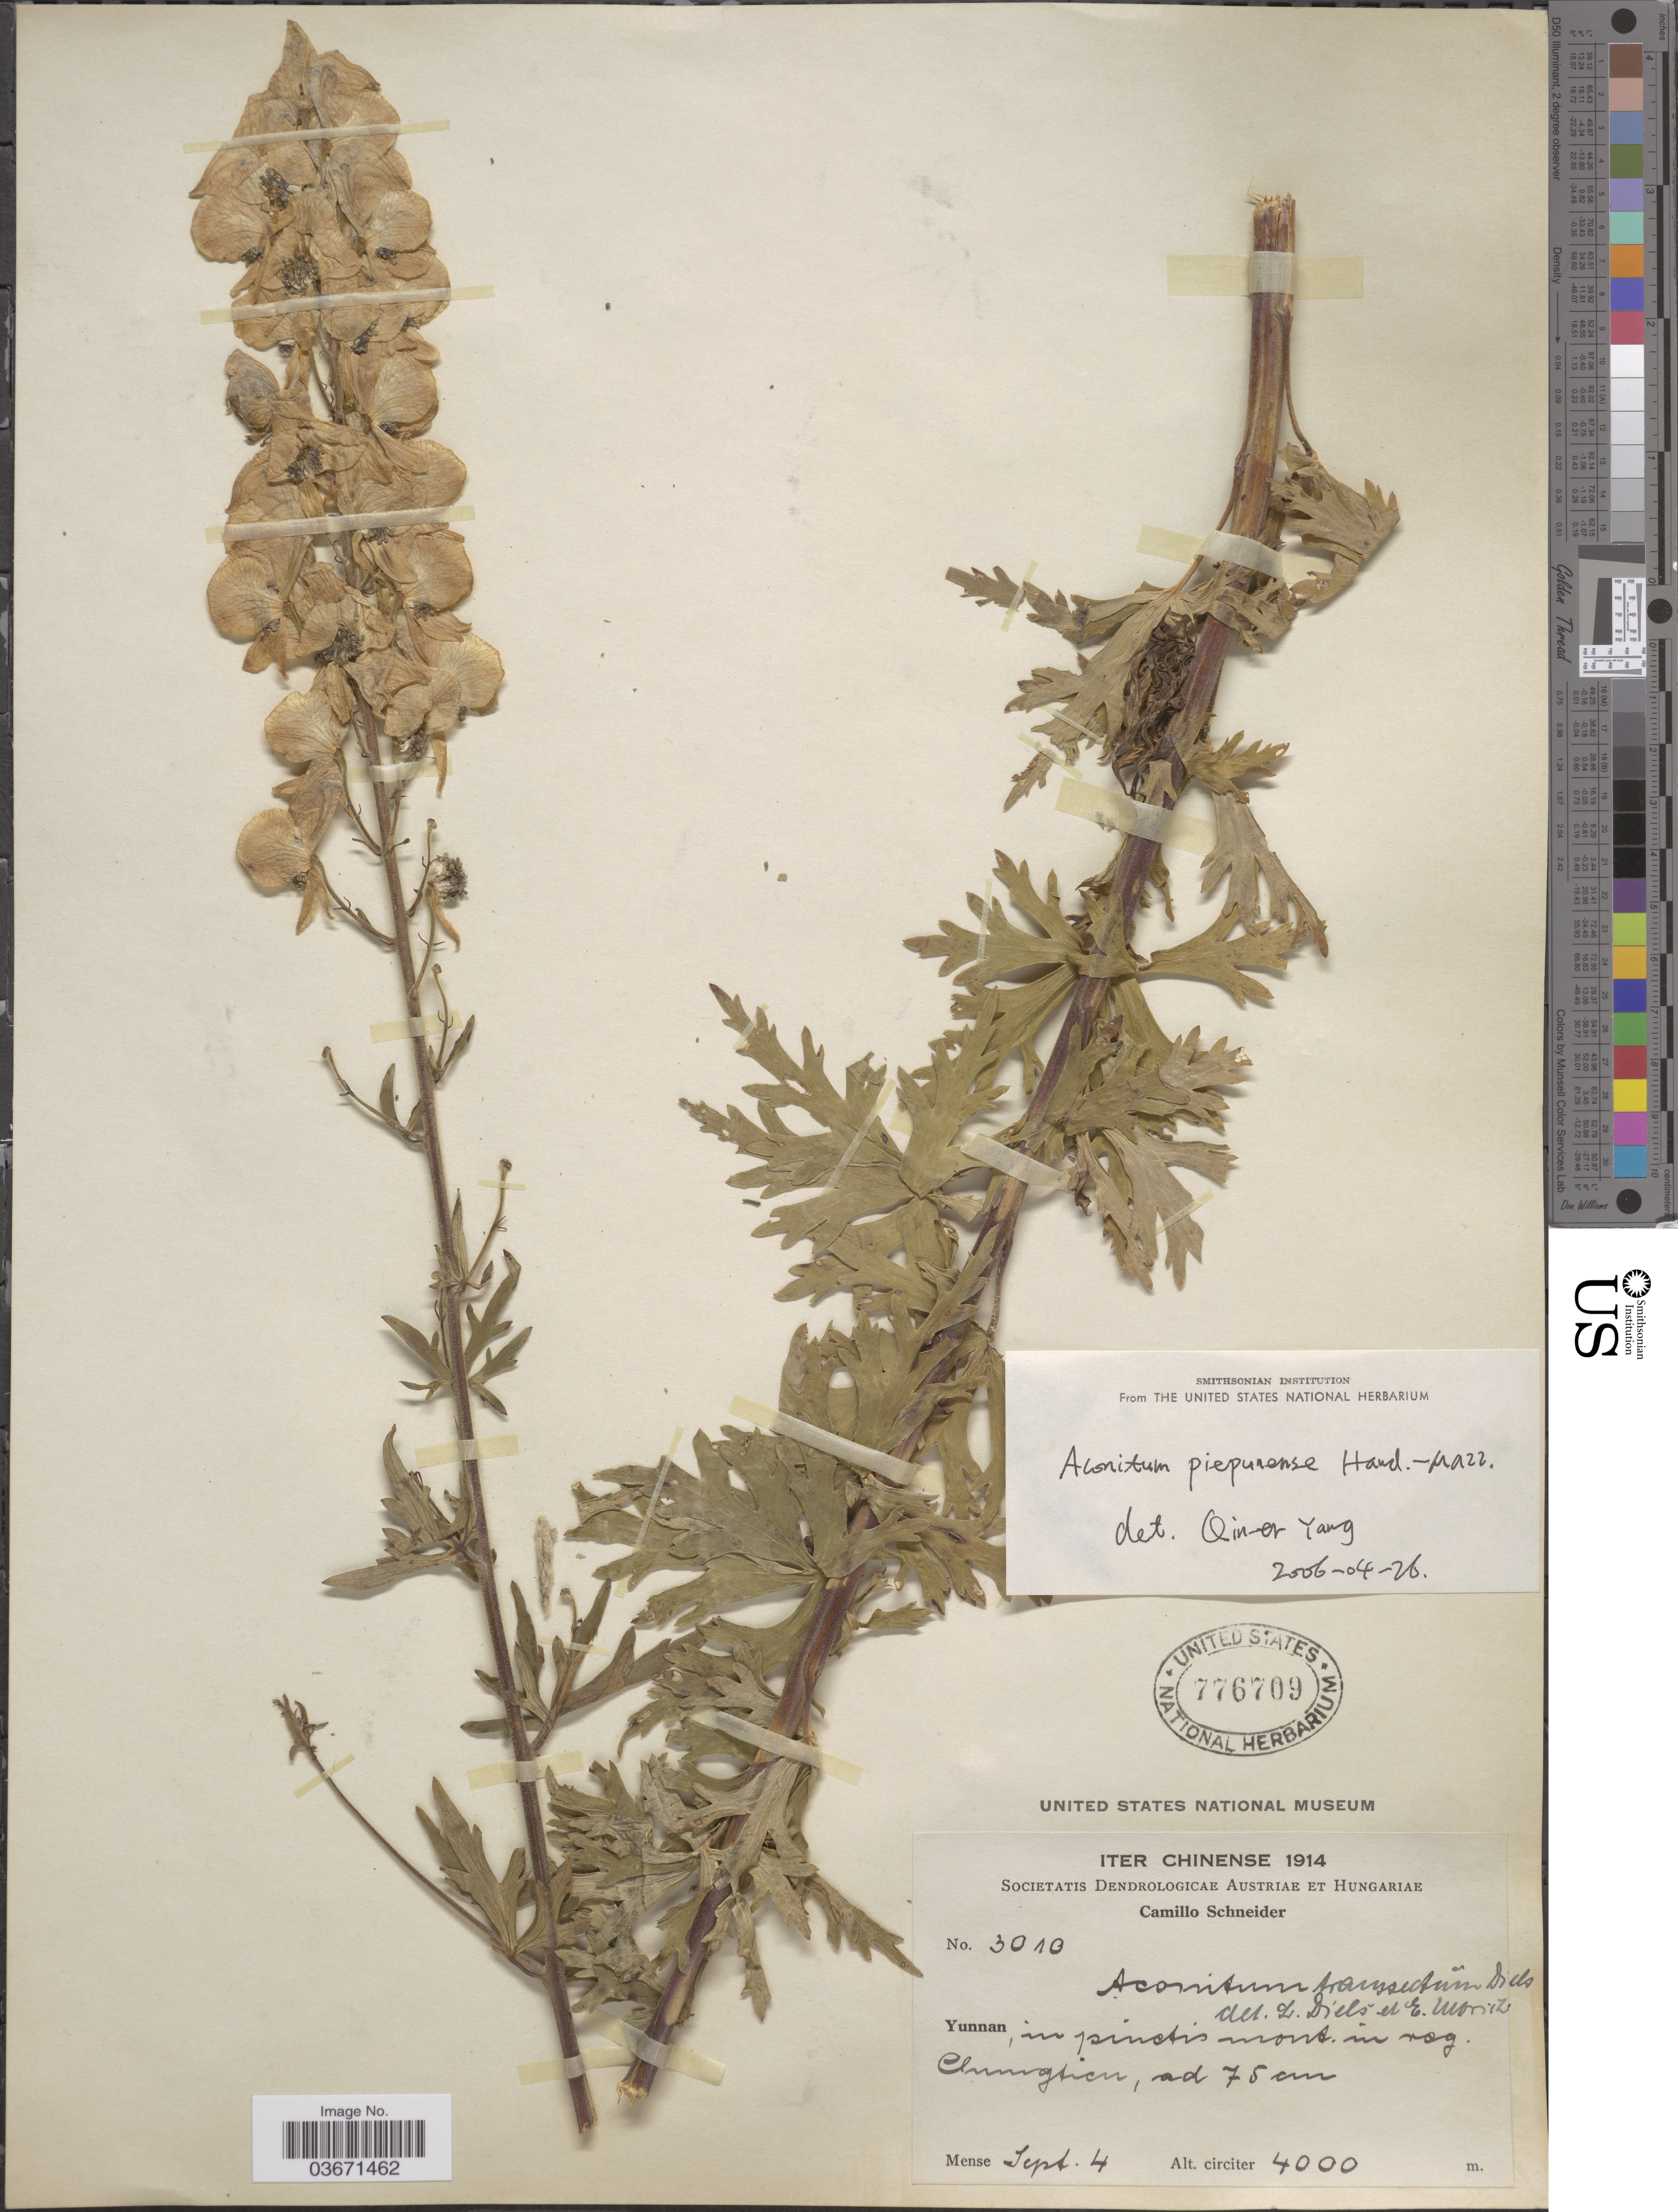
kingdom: Plantae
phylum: Tracheophyta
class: Magnoliopsida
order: Ranunculales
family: Ranunculaceae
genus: Aconitum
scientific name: Aconitum piepunense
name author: Hand.-Mazz.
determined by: Yang, Q. E.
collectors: C. K. Schneider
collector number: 3010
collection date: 1914-09-04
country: China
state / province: Yunnan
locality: In pinctis mont. in nag. Chungtien.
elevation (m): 4000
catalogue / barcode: US 776709